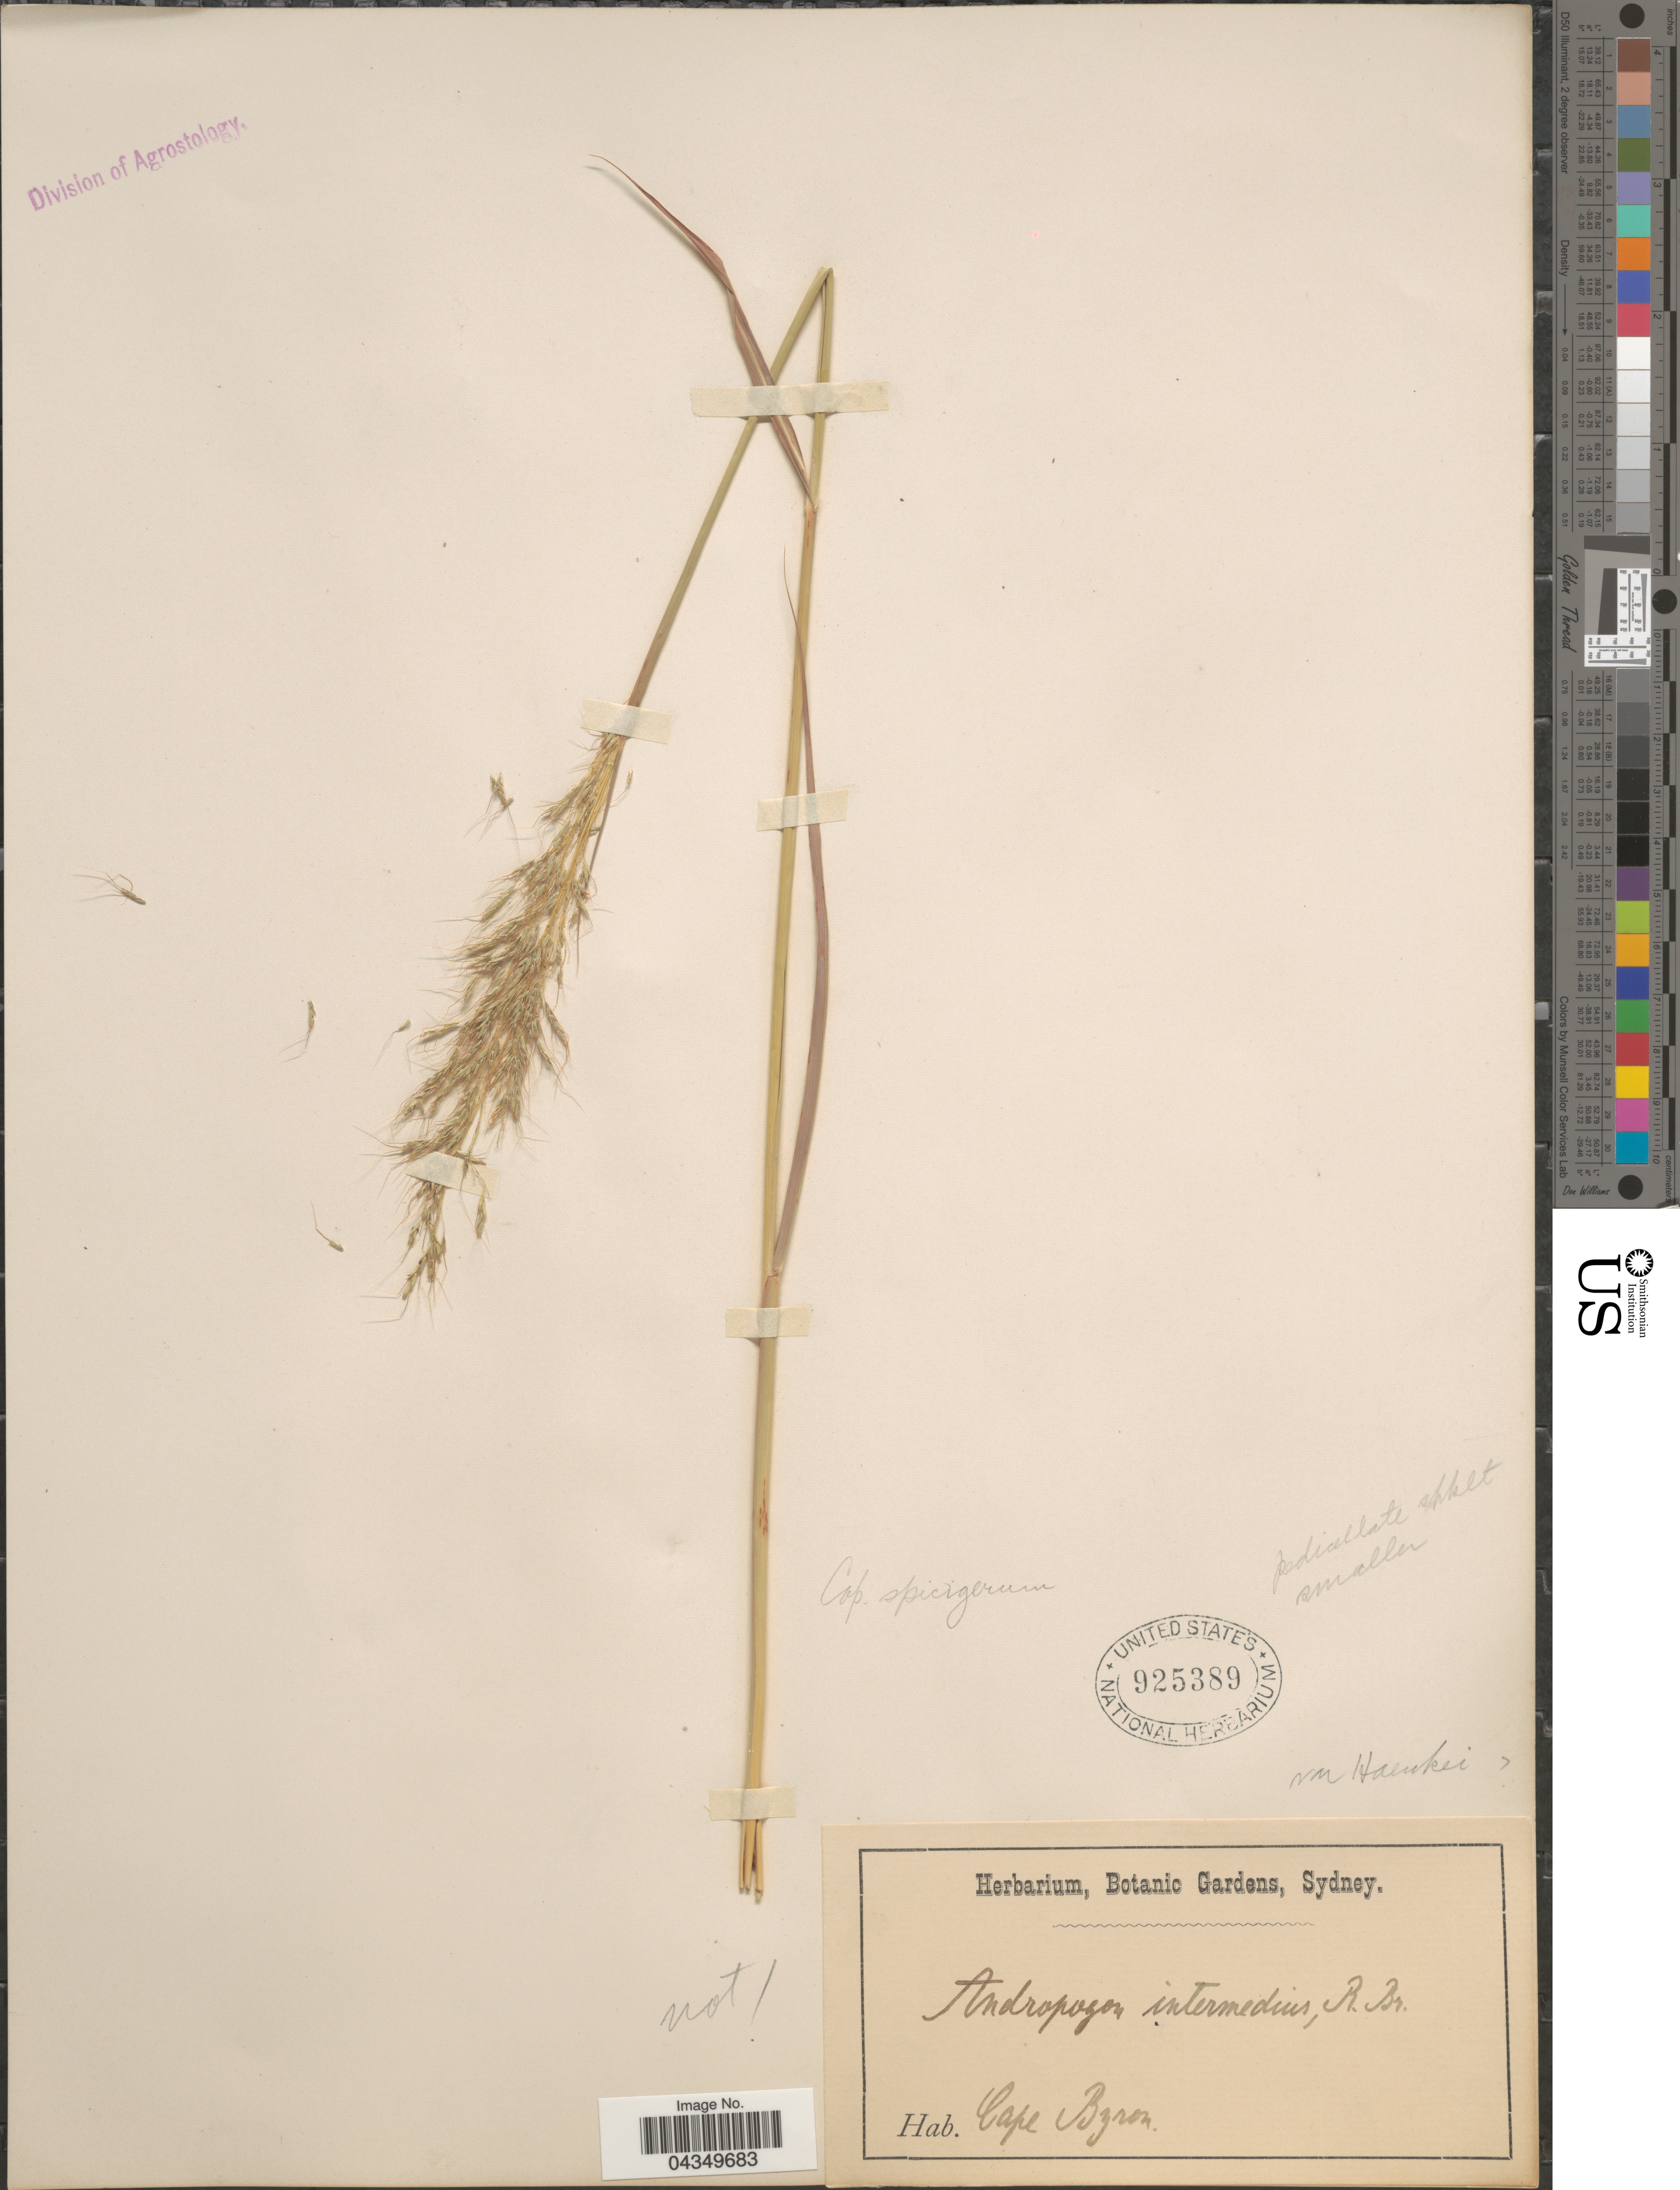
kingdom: Plantae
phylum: Tracheophyta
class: Liliopsida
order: Poales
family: Poaceae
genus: Capillipedium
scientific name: Capillipedium spicigerum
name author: S.T. Blake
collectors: ex herb. Botanic Gardens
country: Australia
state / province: New South Wales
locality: Cape Byron.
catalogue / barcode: US 925389